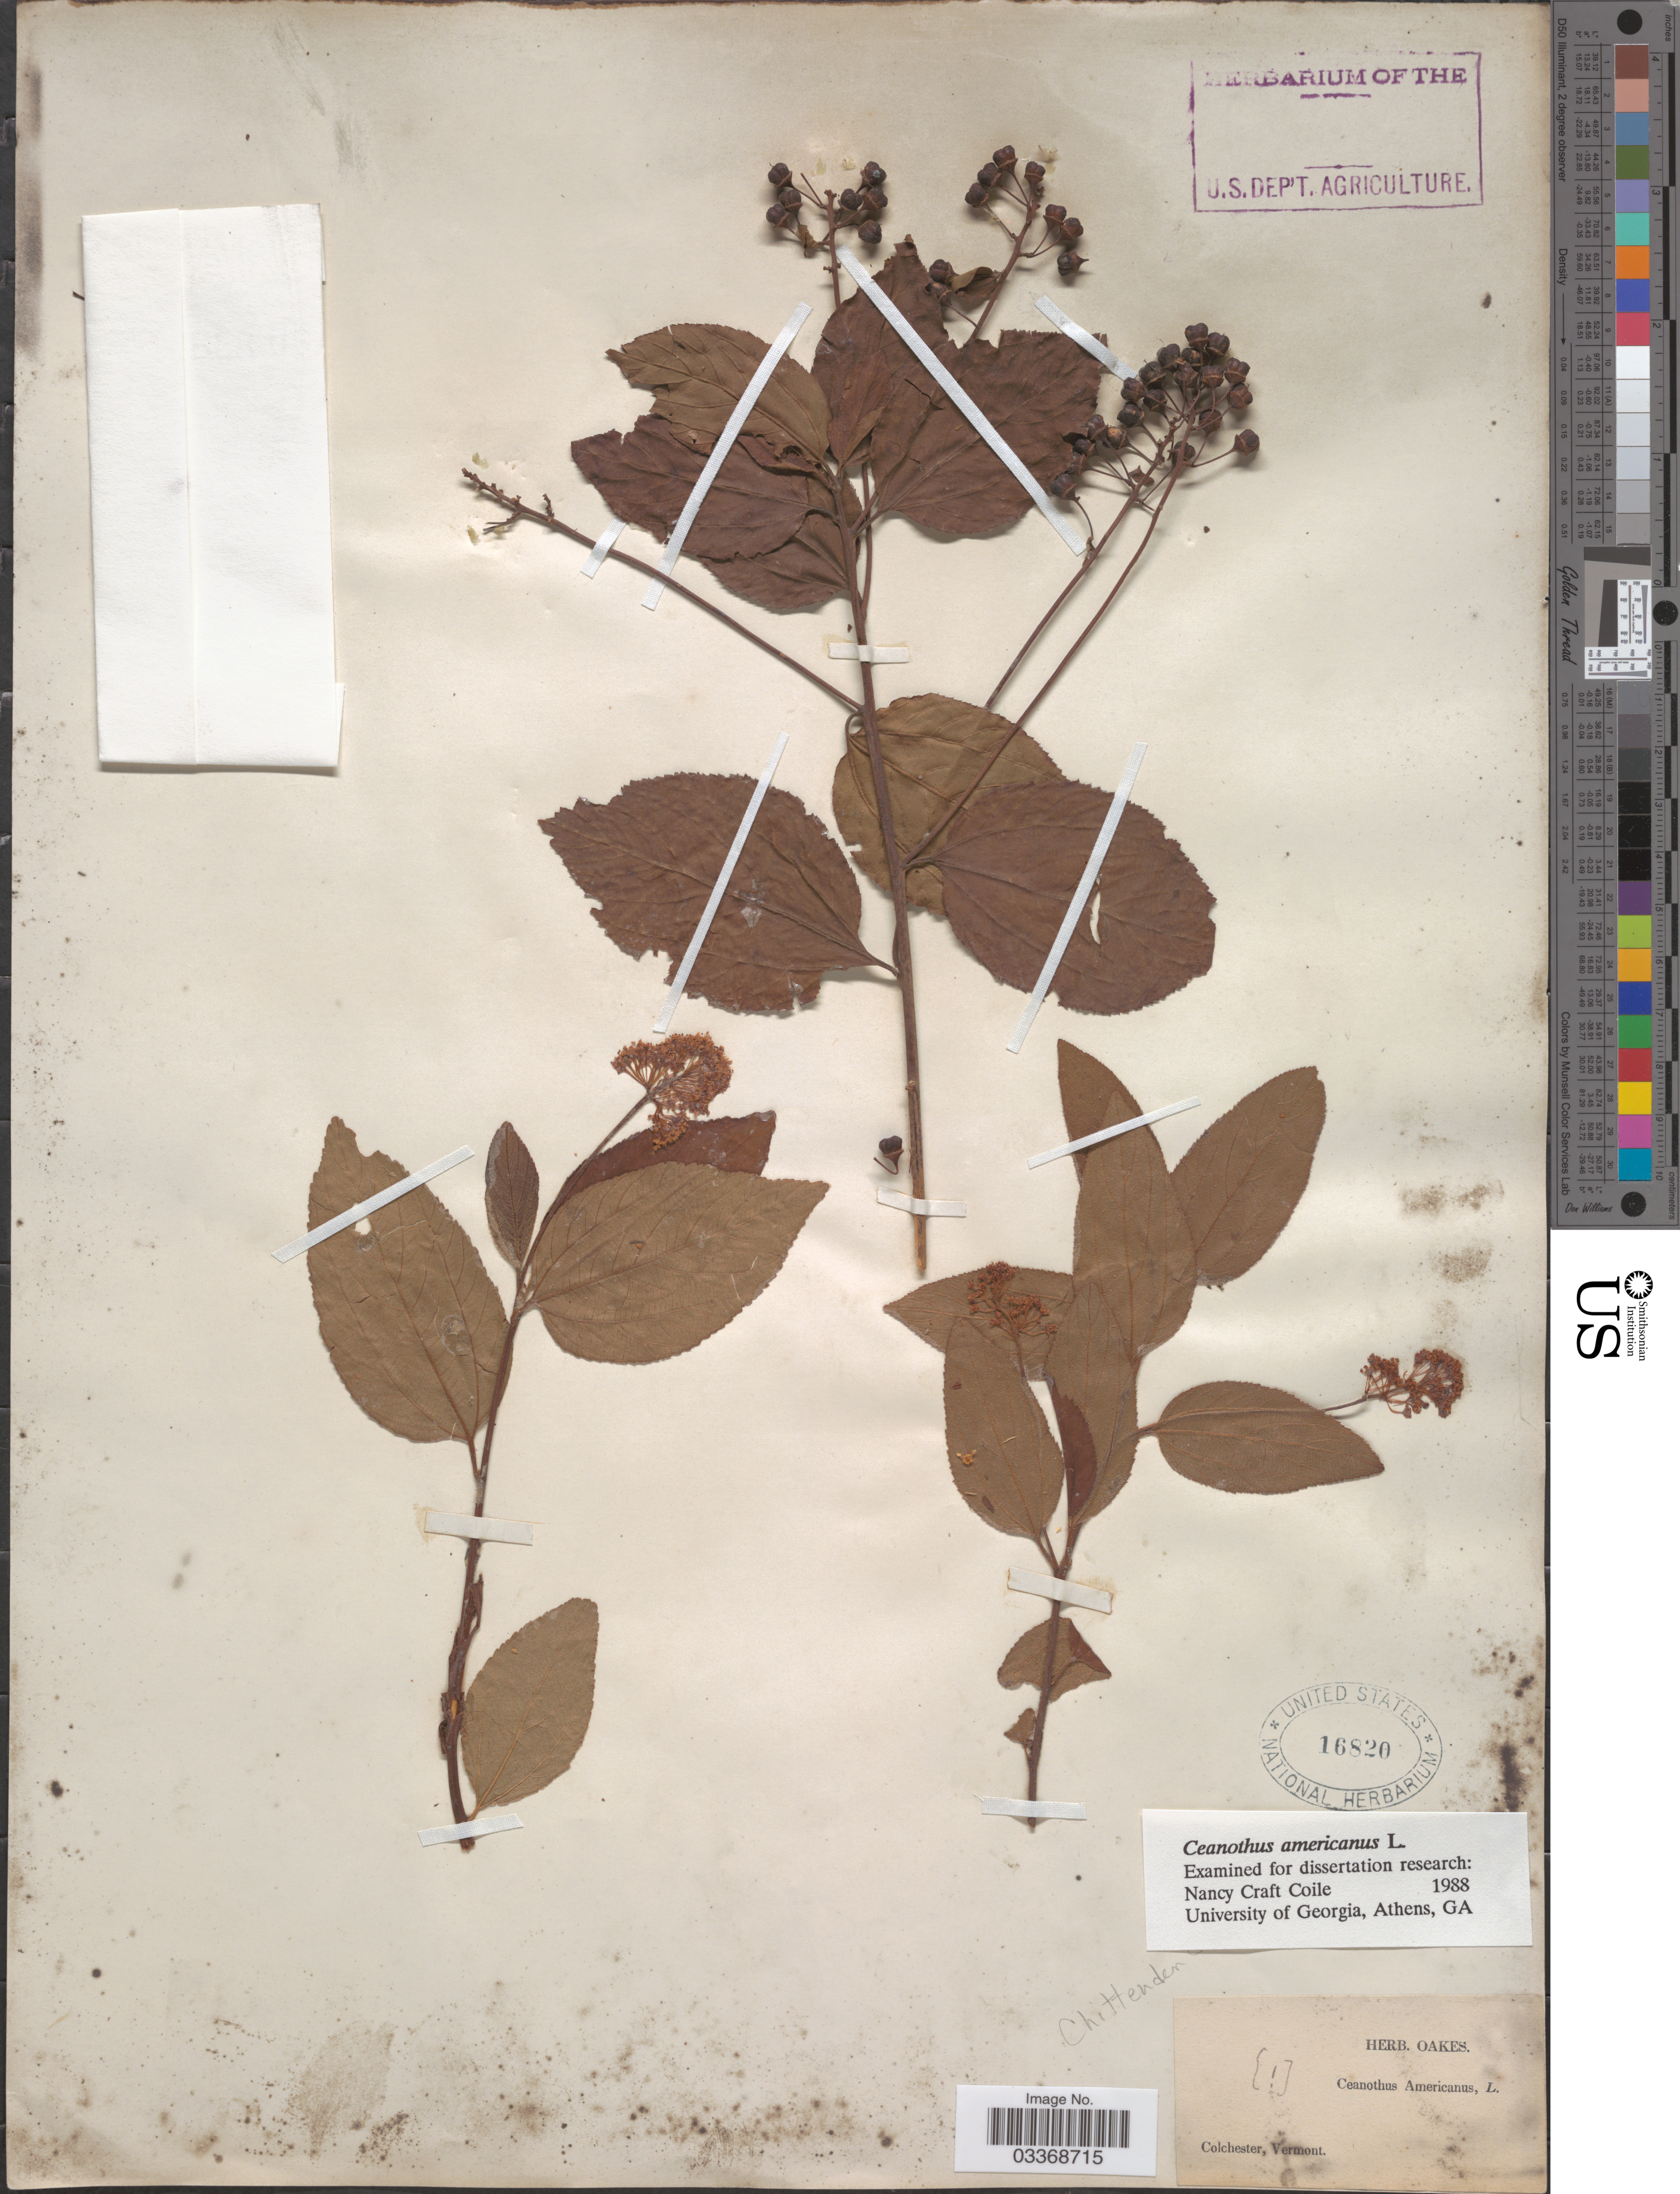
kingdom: Plantae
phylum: Tracheophyta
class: Magnoliopsida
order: Rosales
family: Rhamnaceae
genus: Ceanothus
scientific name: Ceanothus americanus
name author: L.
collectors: ex herb. Oakes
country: United States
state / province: Vermont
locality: Colchester, Chittenden Co.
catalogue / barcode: US 16820